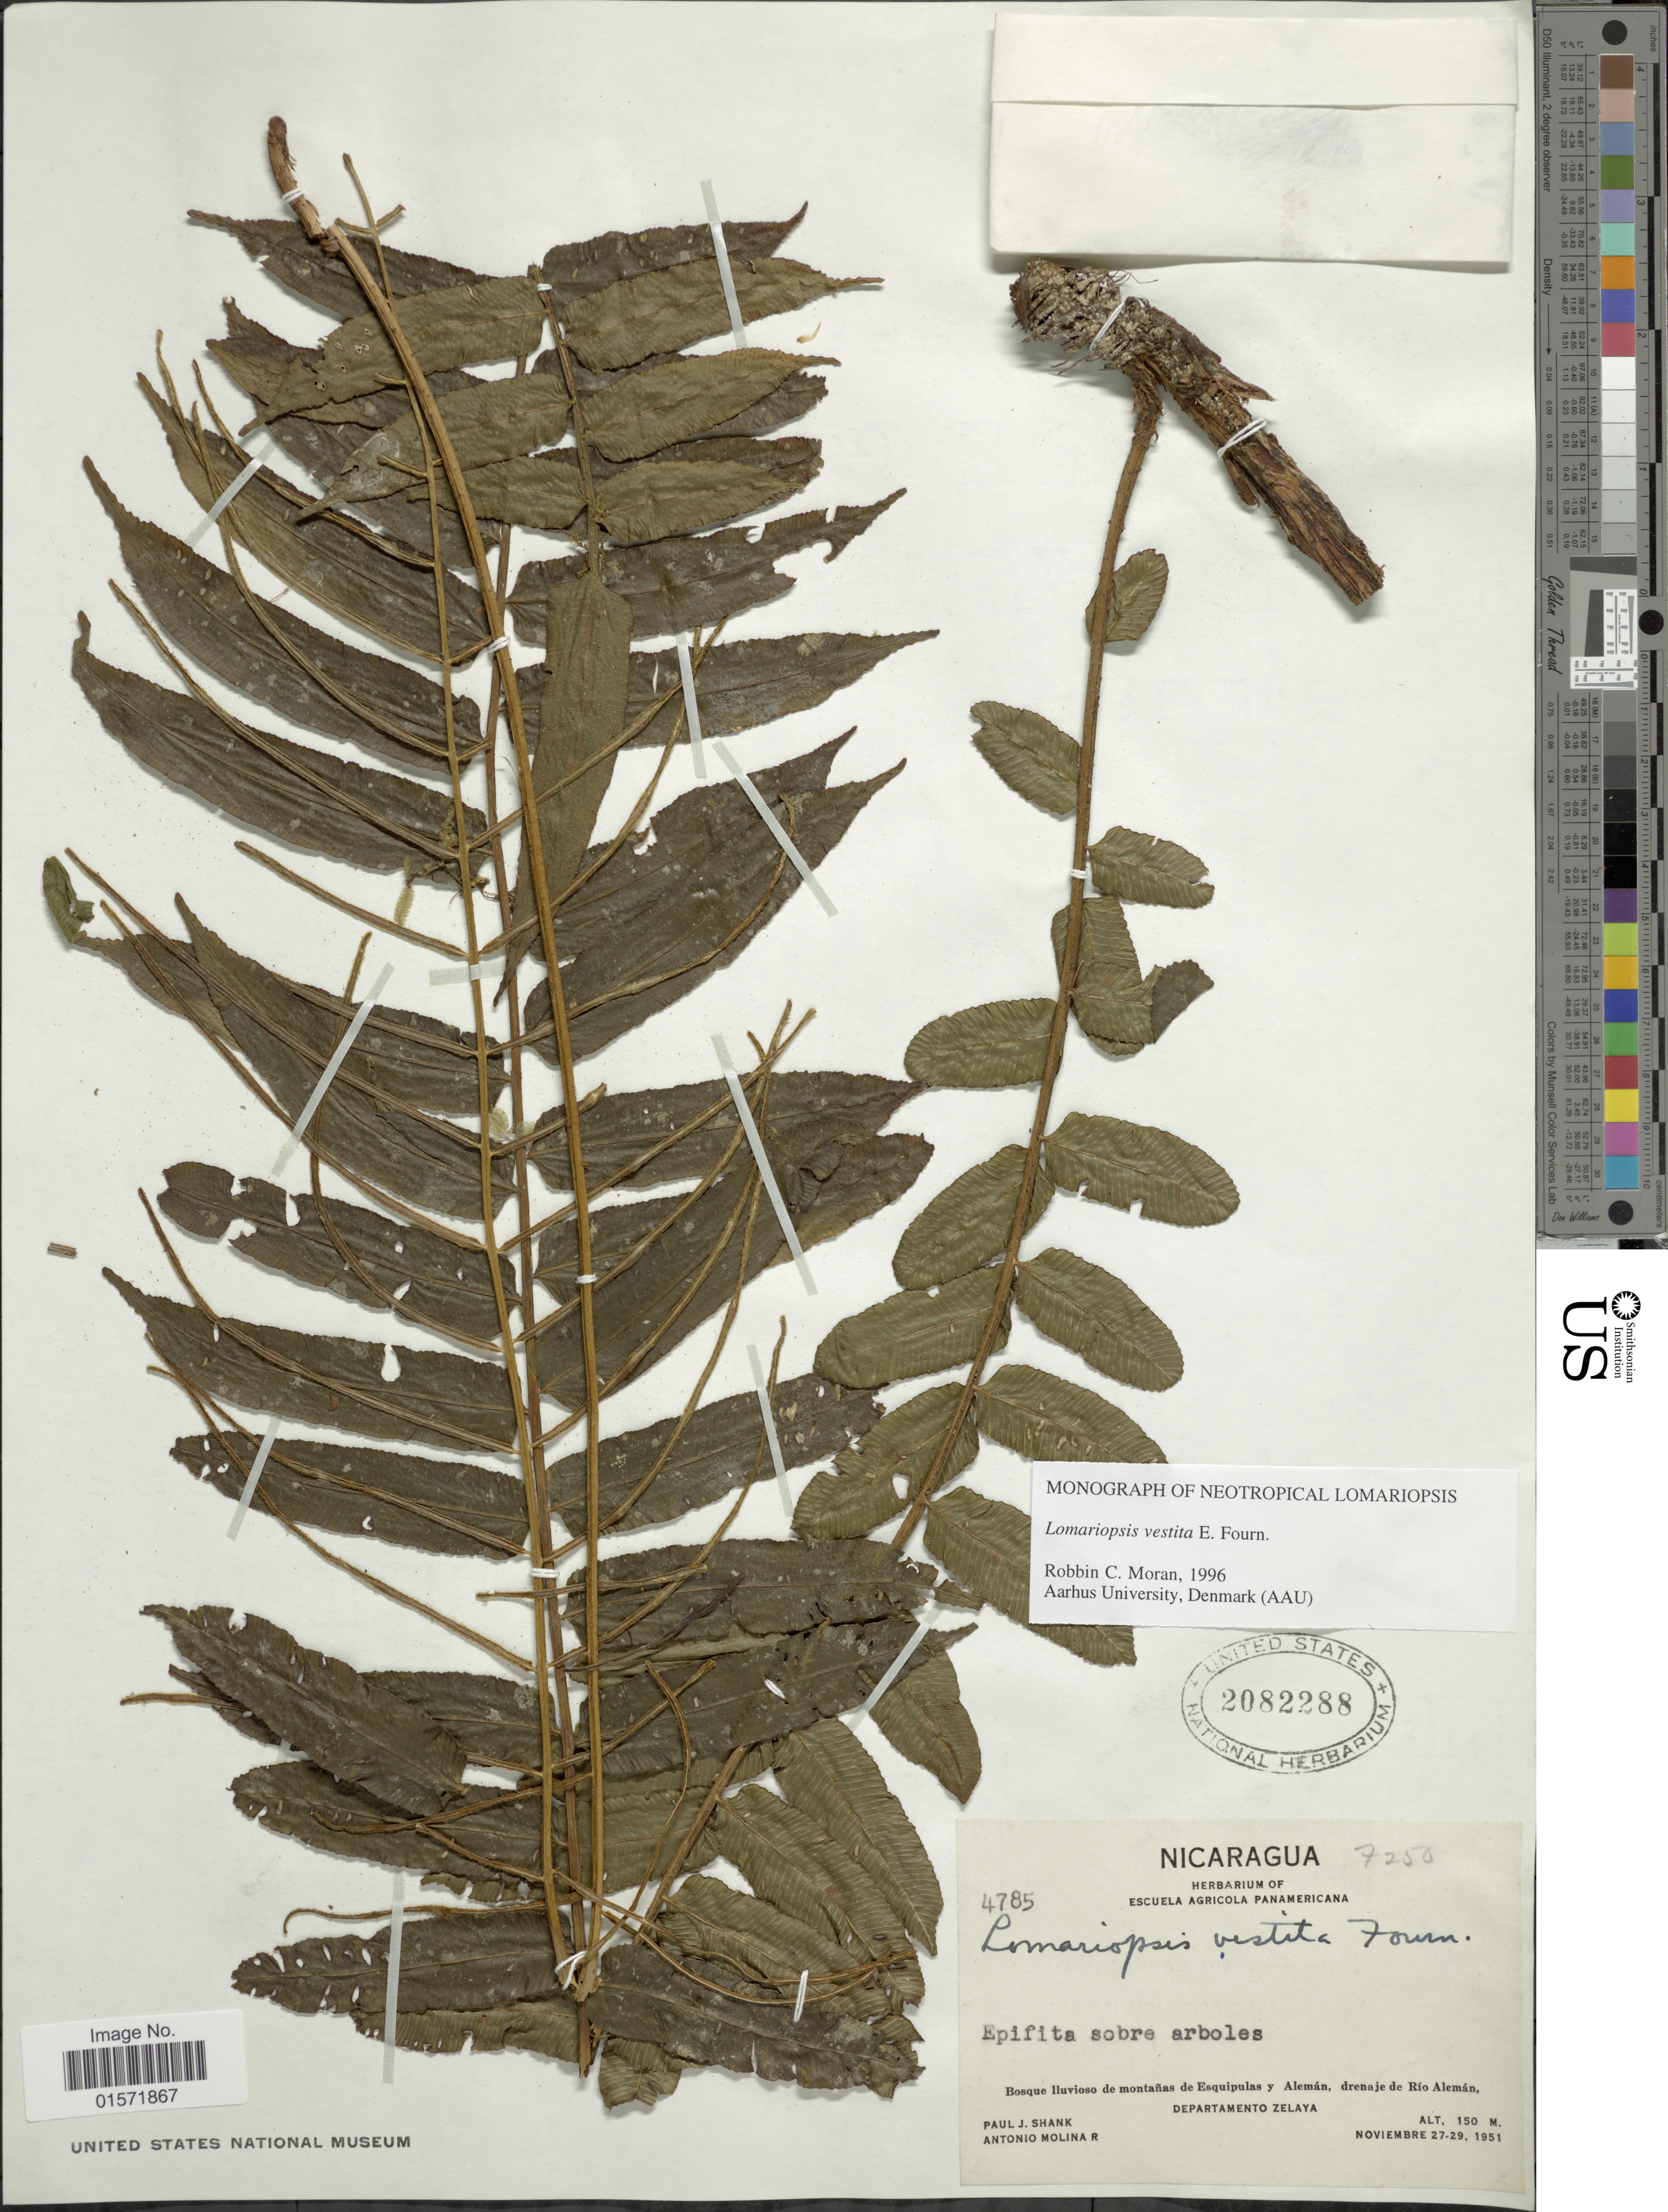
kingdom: Plantae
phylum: Tracheophyta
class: Polypodiopsida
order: Polypodiales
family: Lomariopsidaceae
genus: Lomariopsis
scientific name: Lomariopsis vestita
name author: E. Fourn.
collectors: P. J. Shank & A. Molina R.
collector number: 4785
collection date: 1951-11-27/1951-11-29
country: Nicaragua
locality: Bosque lluvioso de montañas de Esquipulas y Alemán, drenaje de Río Alemán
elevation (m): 150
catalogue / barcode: US 2082288